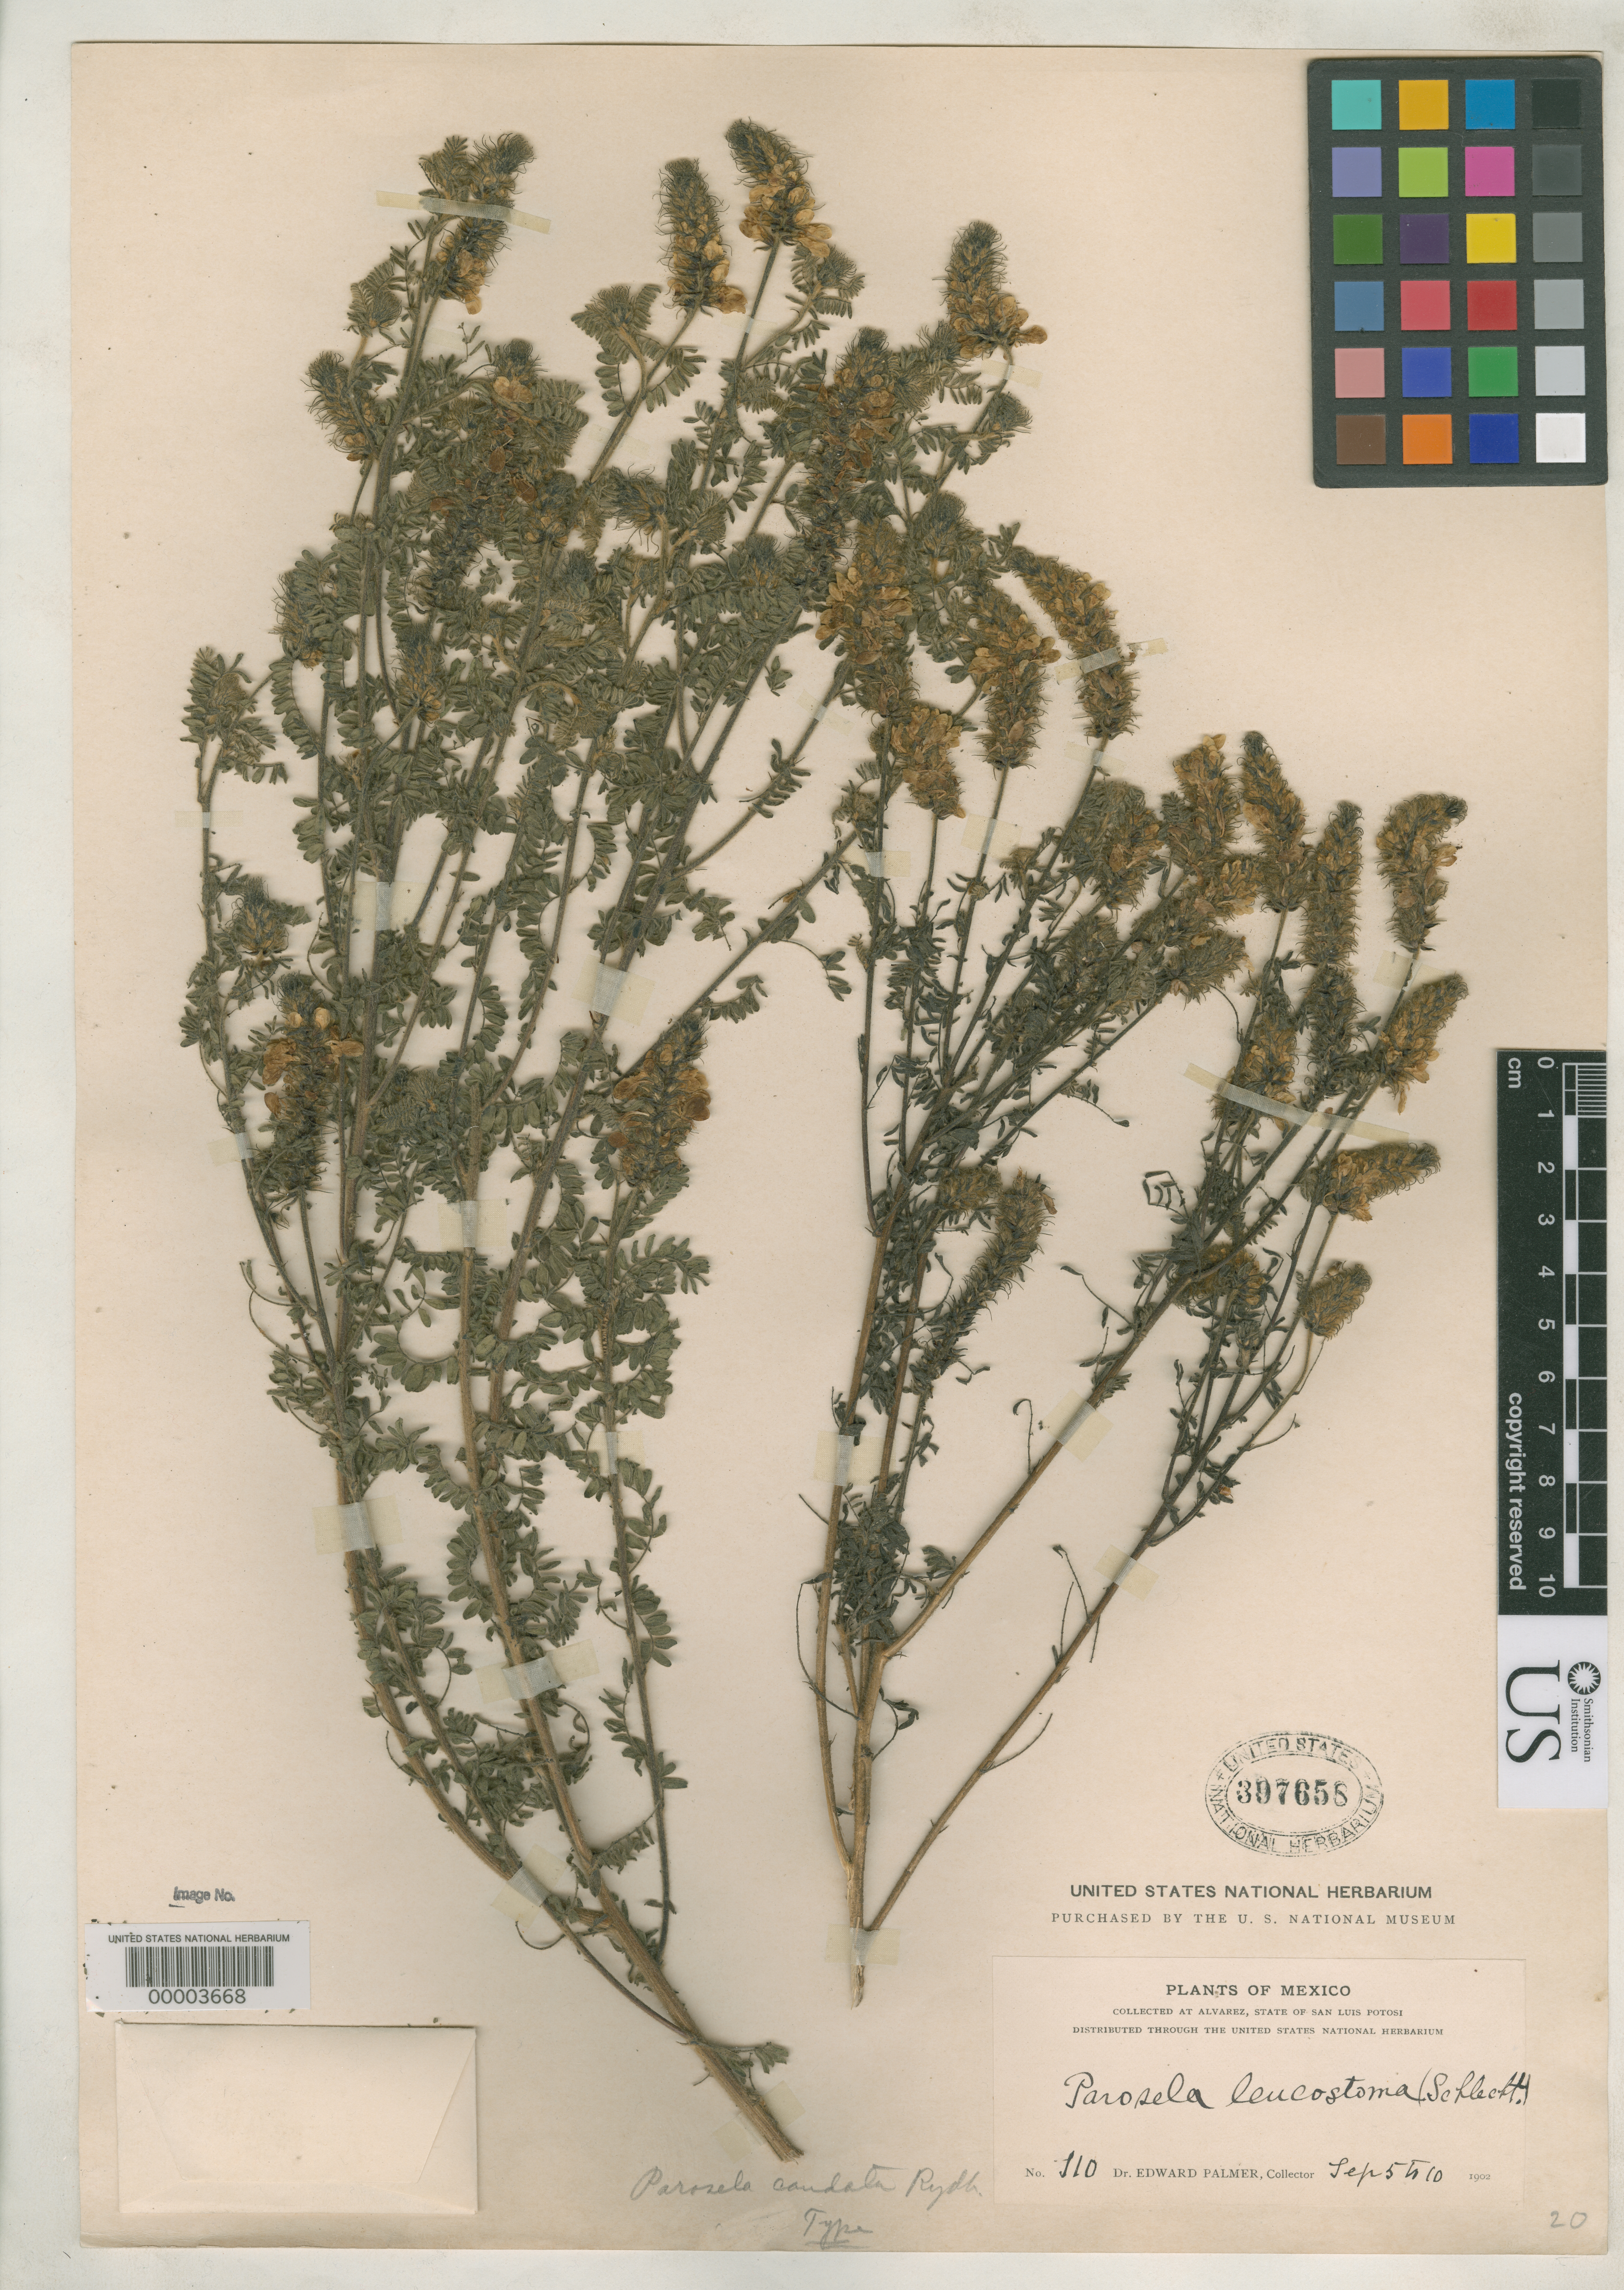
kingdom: Plantae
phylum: Tracheophyta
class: Magnoliopsida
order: Fabales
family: Fabaceae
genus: Parosela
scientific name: Parosela luteata var. caudata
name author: J.F. Macbr.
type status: Holotype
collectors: E. Palmer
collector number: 110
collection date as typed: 05 Sep 1902 to 10 Sep 1902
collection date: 1902-09-05/1902-09-10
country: Mexico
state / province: San Luis Potosi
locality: Alvarez.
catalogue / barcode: US 397658